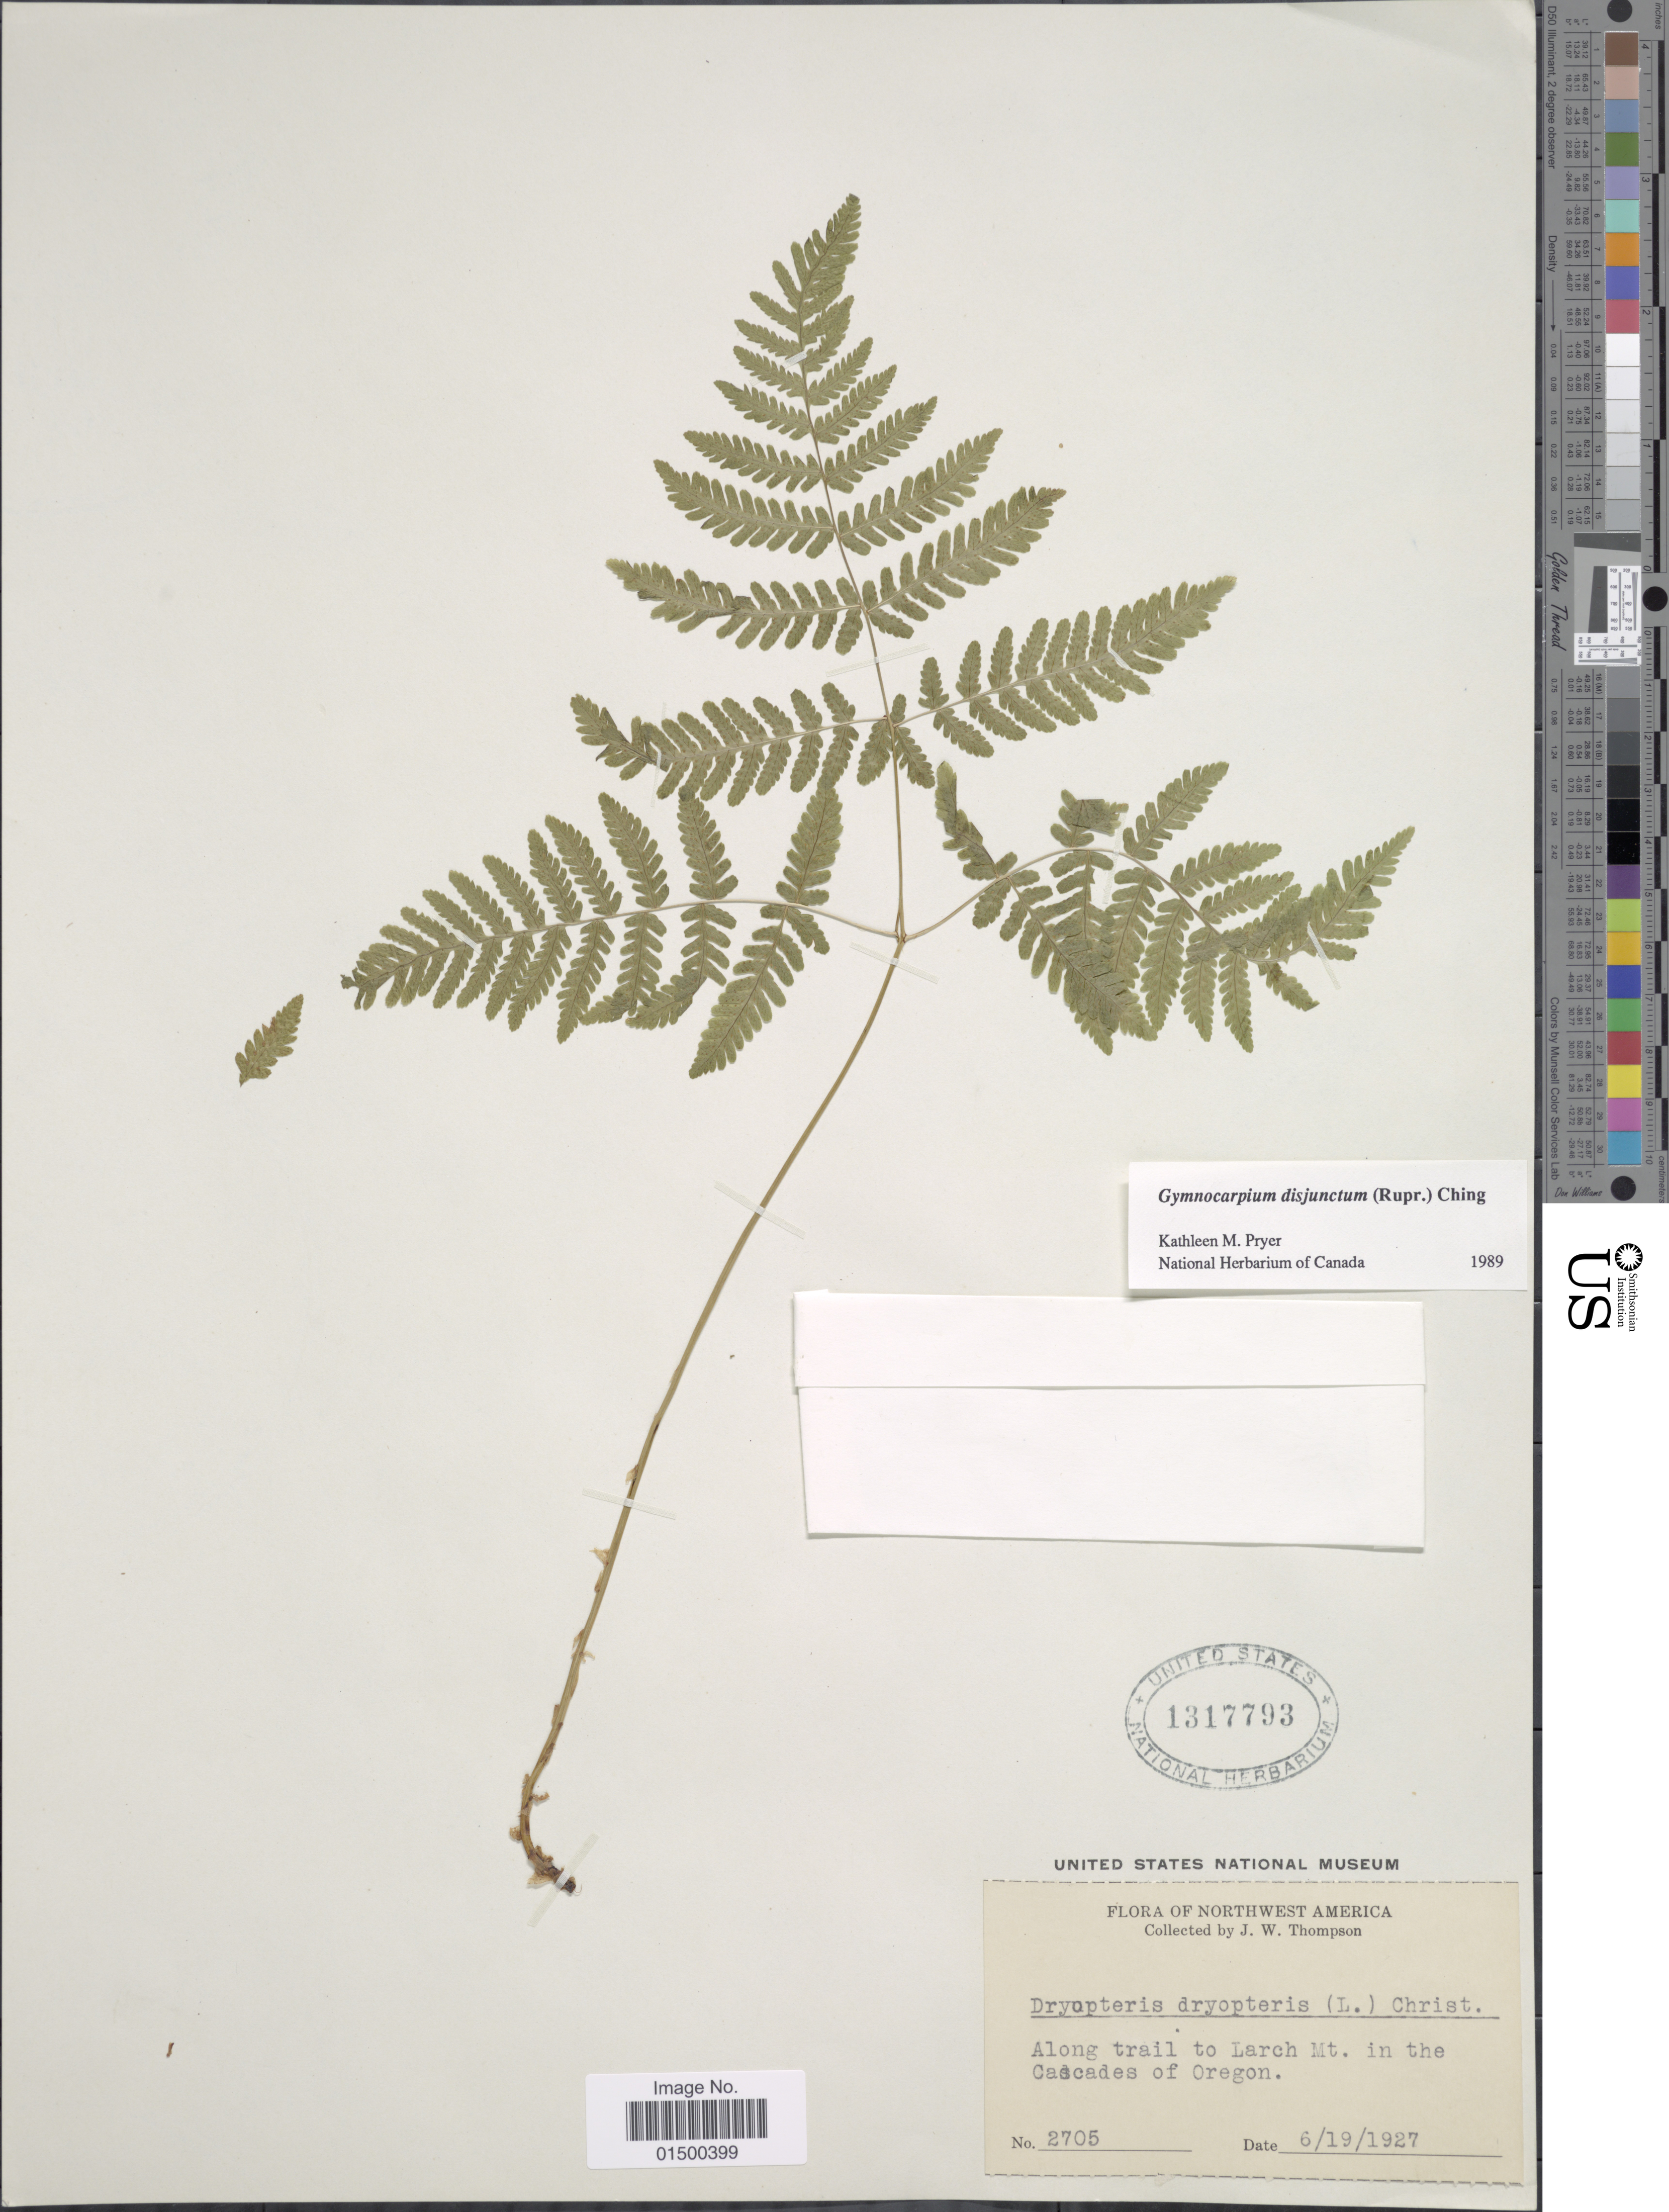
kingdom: Plantae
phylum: Tracheophyta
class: Polypodiopsida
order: Polypodiales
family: Cystopteridaceae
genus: Gymnocarpium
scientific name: Gymnocarpium disjunctum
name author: (Rupr.) Ching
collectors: J. W. Thompson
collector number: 2705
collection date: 1927-06-19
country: United States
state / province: Oregon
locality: Northwest America. Along trail to Larch Mt. in the Cascades of Oregon.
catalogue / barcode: US 1317793